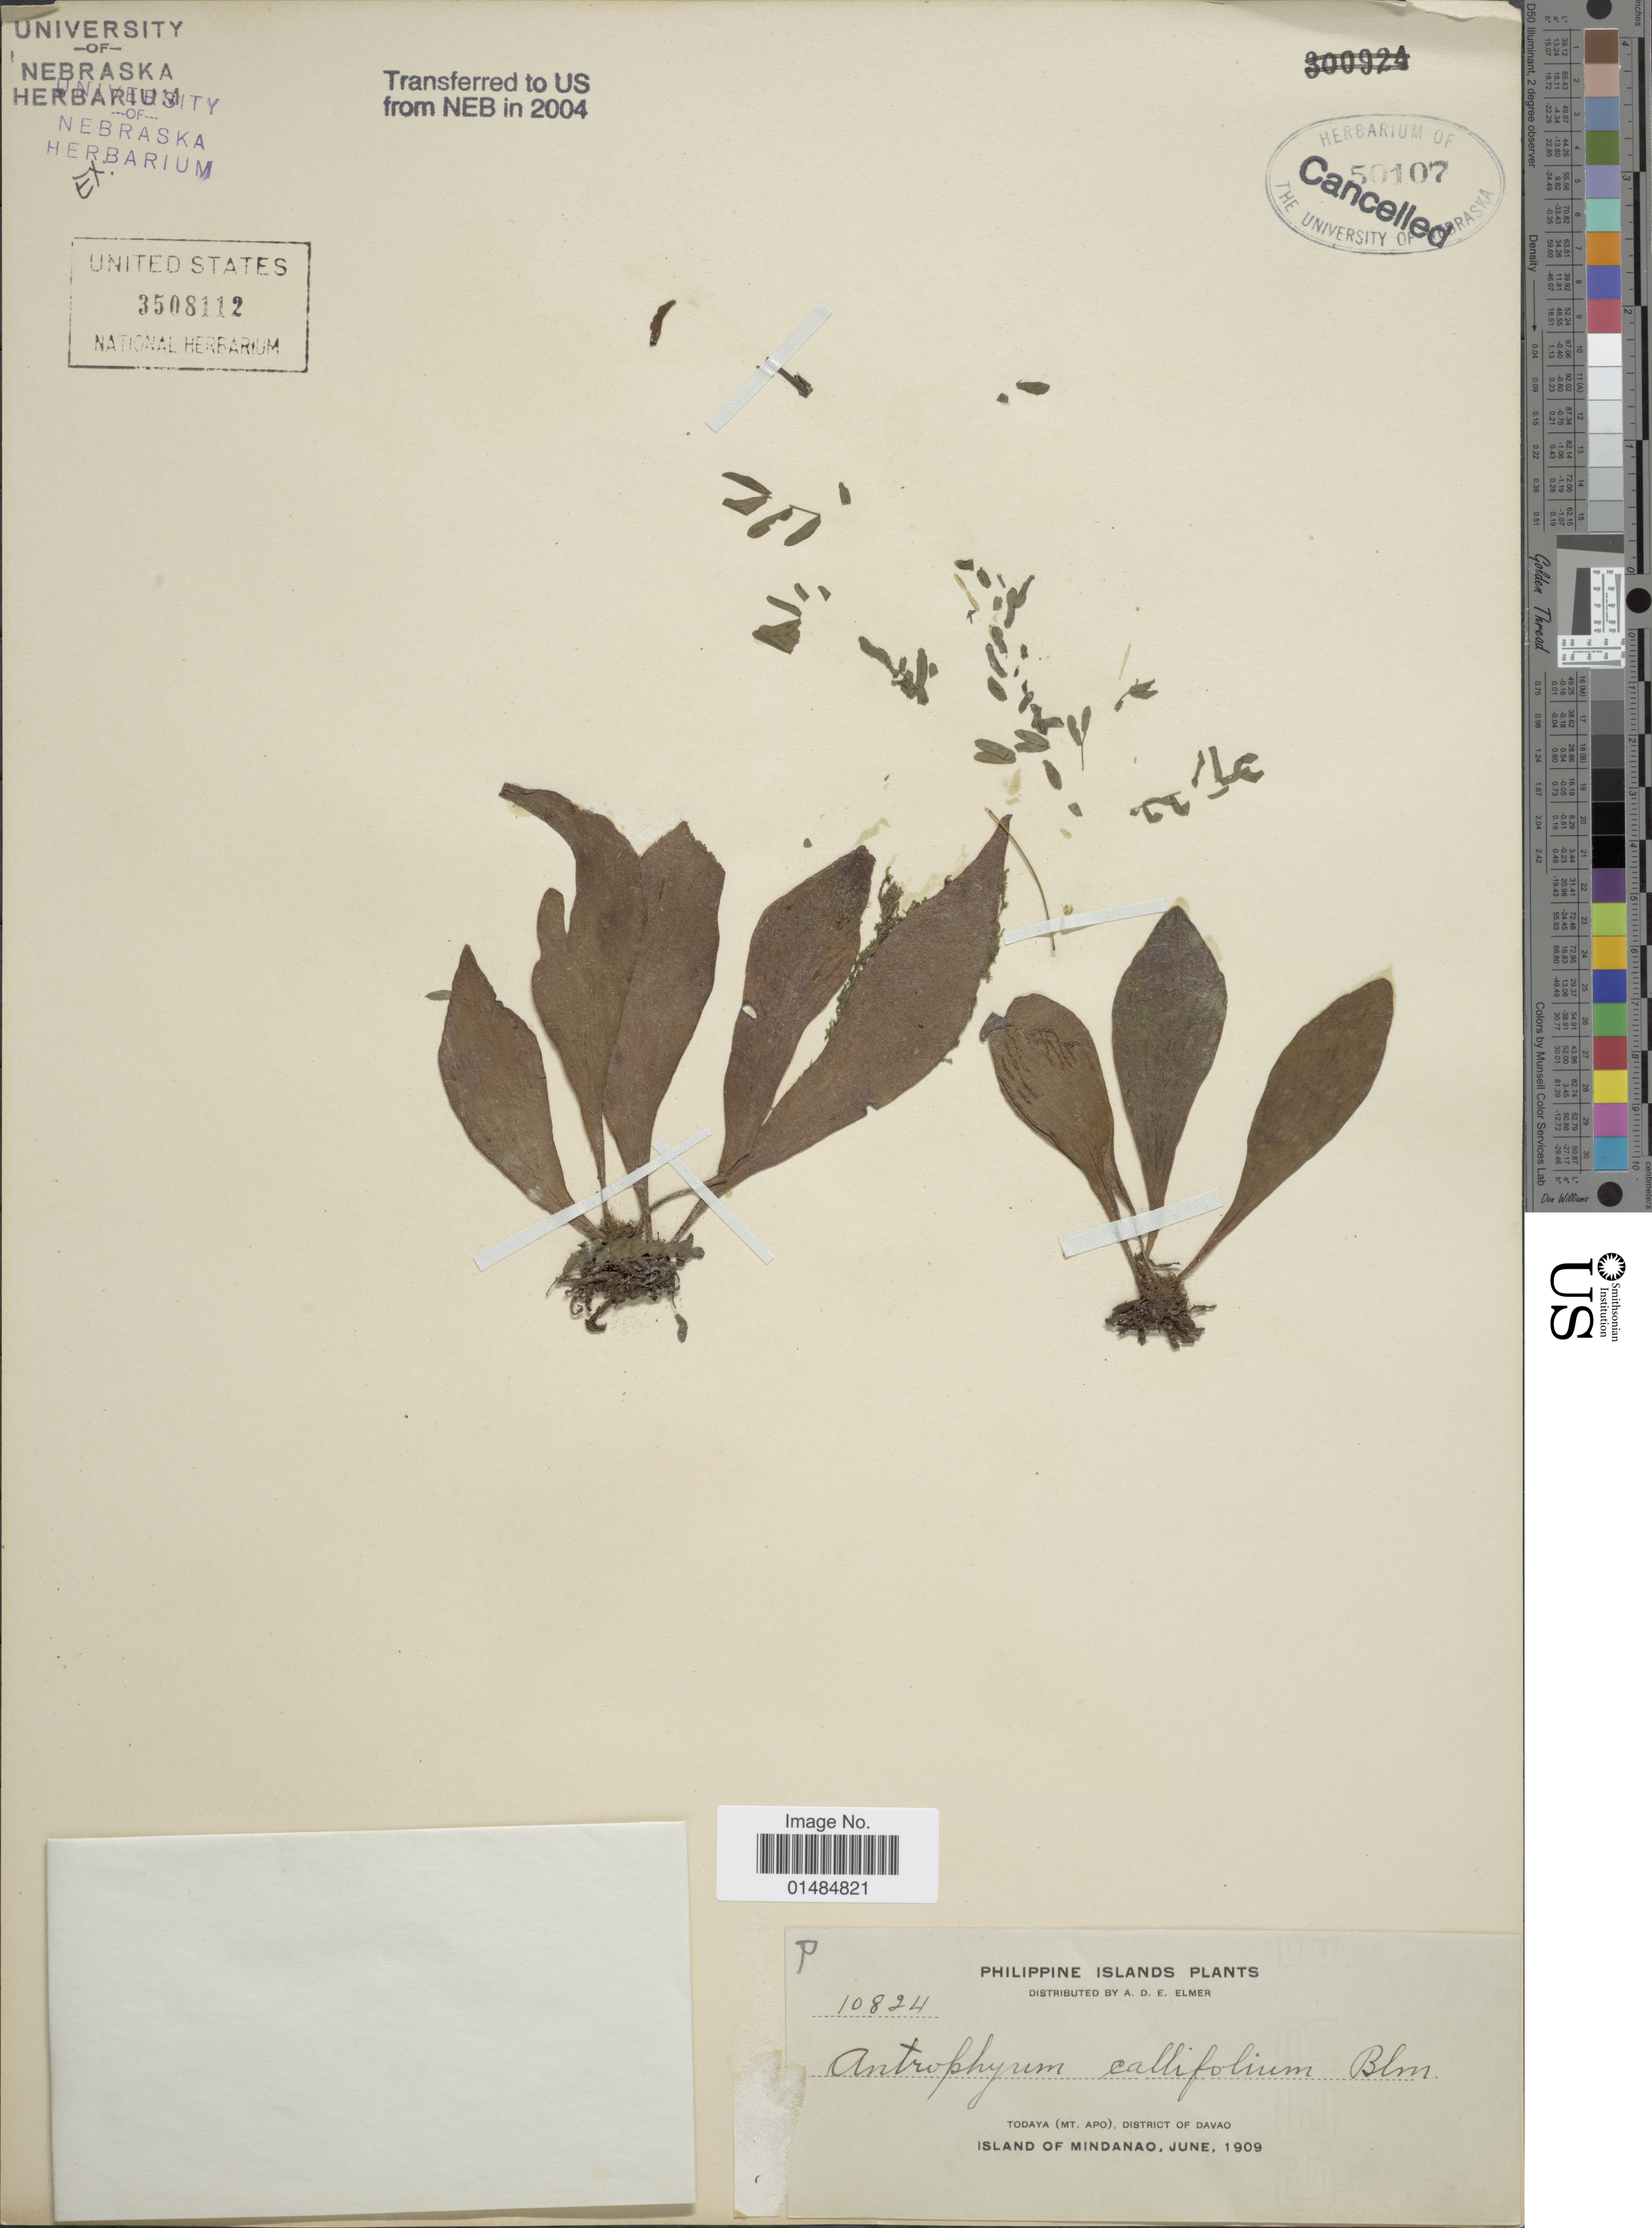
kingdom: Plantae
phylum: Tracheophyta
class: Polypodiopsida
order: Polypodiales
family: Pteridaceae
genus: Antrophyum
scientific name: Antrophyum callifolium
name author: Blume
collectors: A. D. E. Elmer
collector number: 10824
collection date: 1909-06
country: Philippines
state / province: Davao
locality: Todaya (Mt. Apo), District of Davao, Island of Mindanao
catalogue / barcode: US 3508112